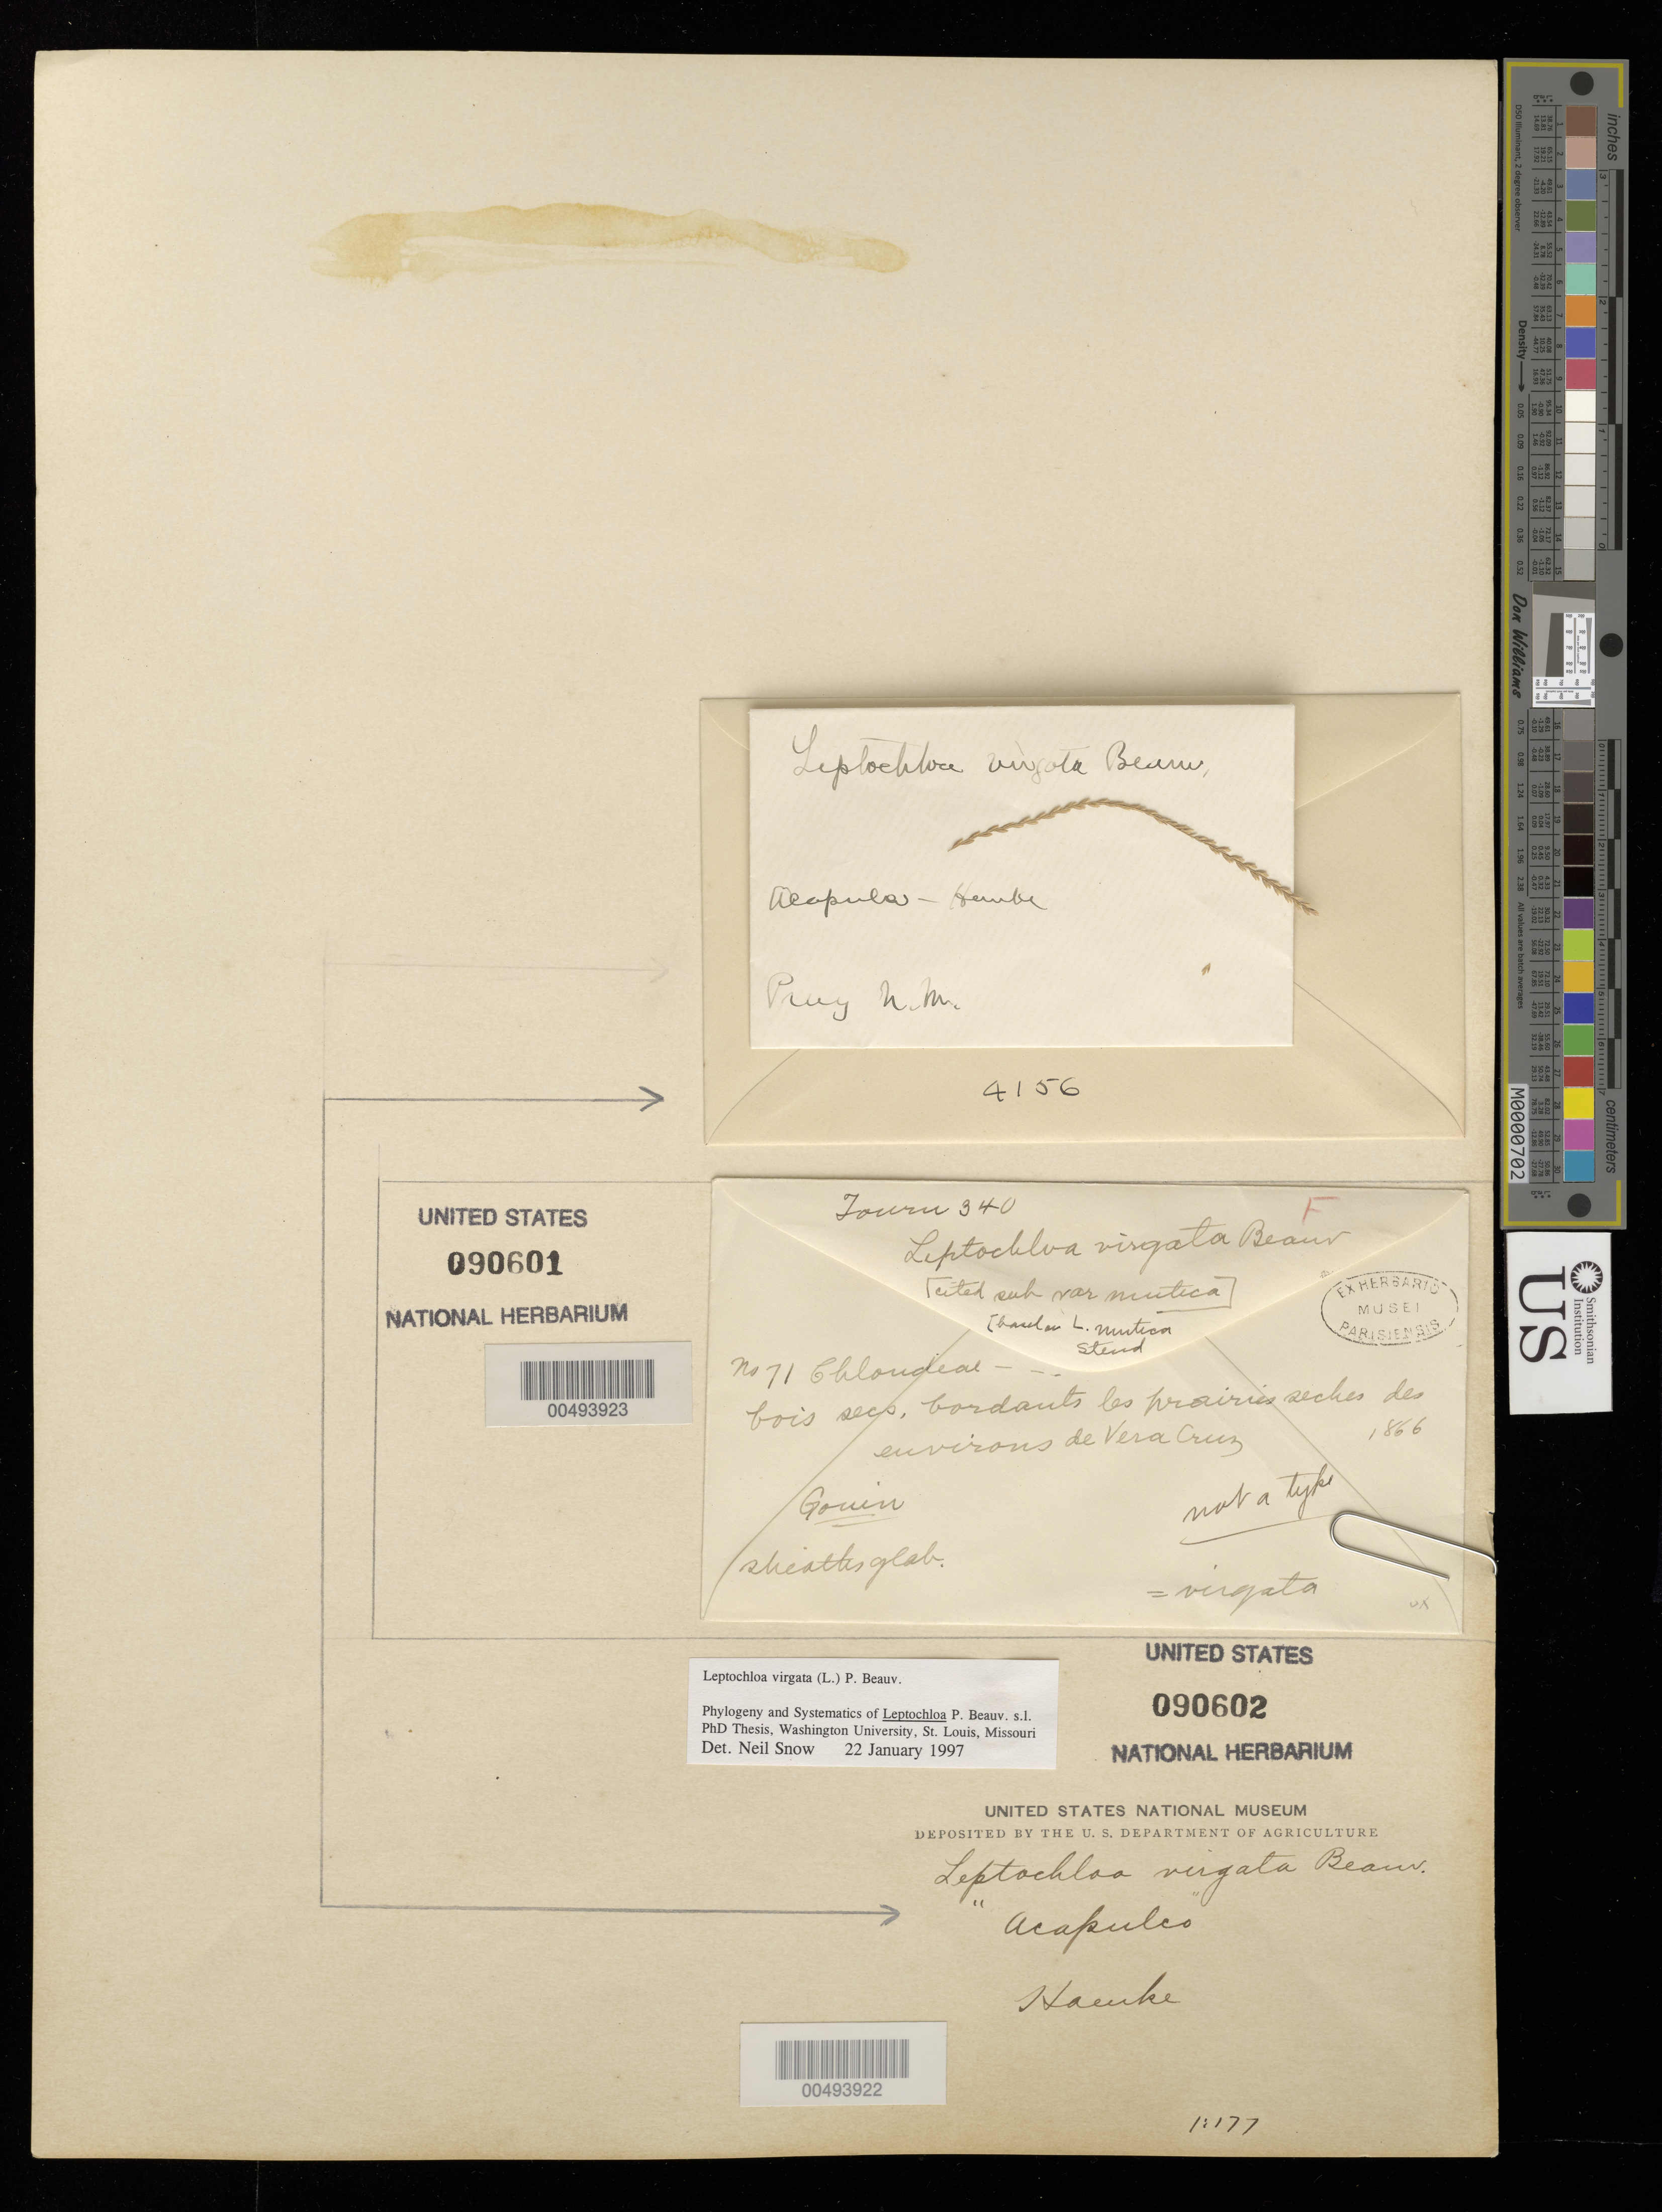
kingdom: Plantae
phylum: Tracheophyta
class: Liliopsida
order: Poales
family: Poaceae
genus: Leptochloa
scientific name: Leptochloa virgata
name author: (L.) P. Beauv.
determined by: Snow, N. W.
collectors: T. P. X. Haenke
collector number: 4156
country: Mexico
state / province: Guerrero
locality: Acapulco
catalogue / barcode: US 90602